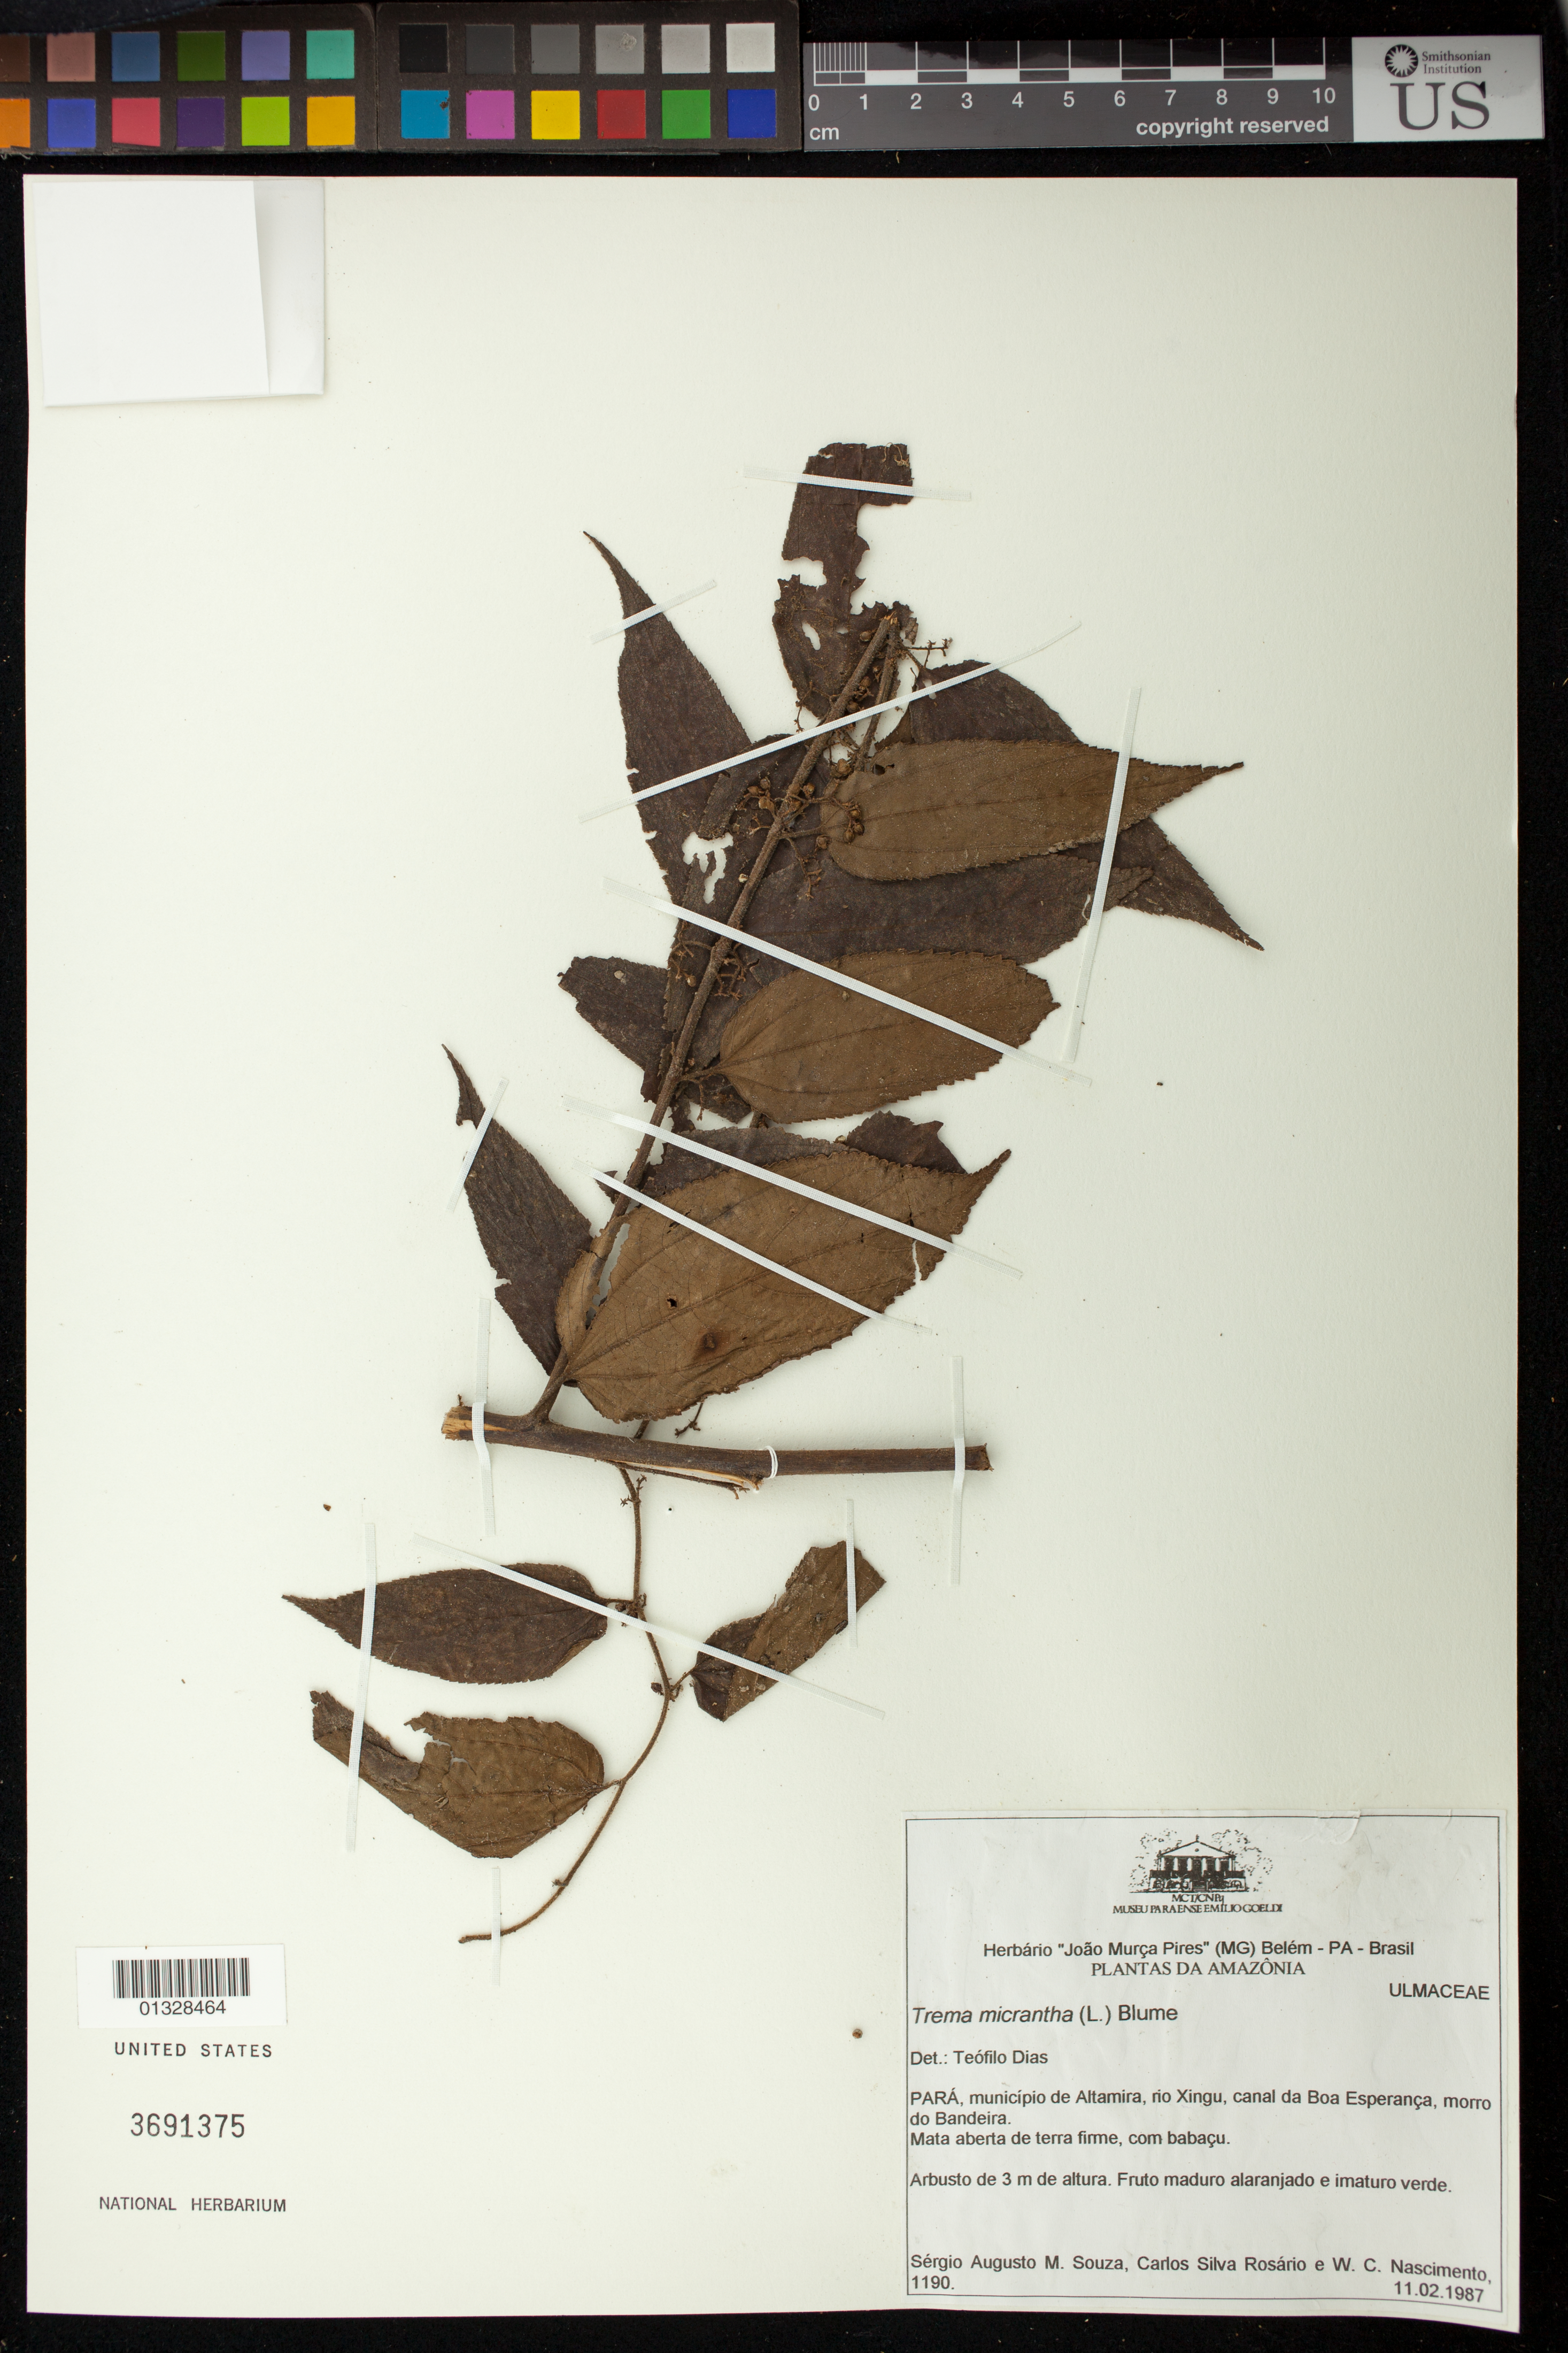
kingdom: Plantae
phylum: Tracheophyta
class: Magnoliopsida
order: Rosales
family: Cannabaceae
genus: Trema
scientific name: Trema micranthum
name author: (L.) Blume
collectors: S. Souza, C. S. Rosário & W. C. Nascimento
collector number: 1190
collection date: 1987-02-11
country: Brazil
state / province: Pará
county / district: Altamira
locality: Rio Xingu, canal da Boa Esperança, morro do BAndeira.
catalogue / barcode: US 3691375